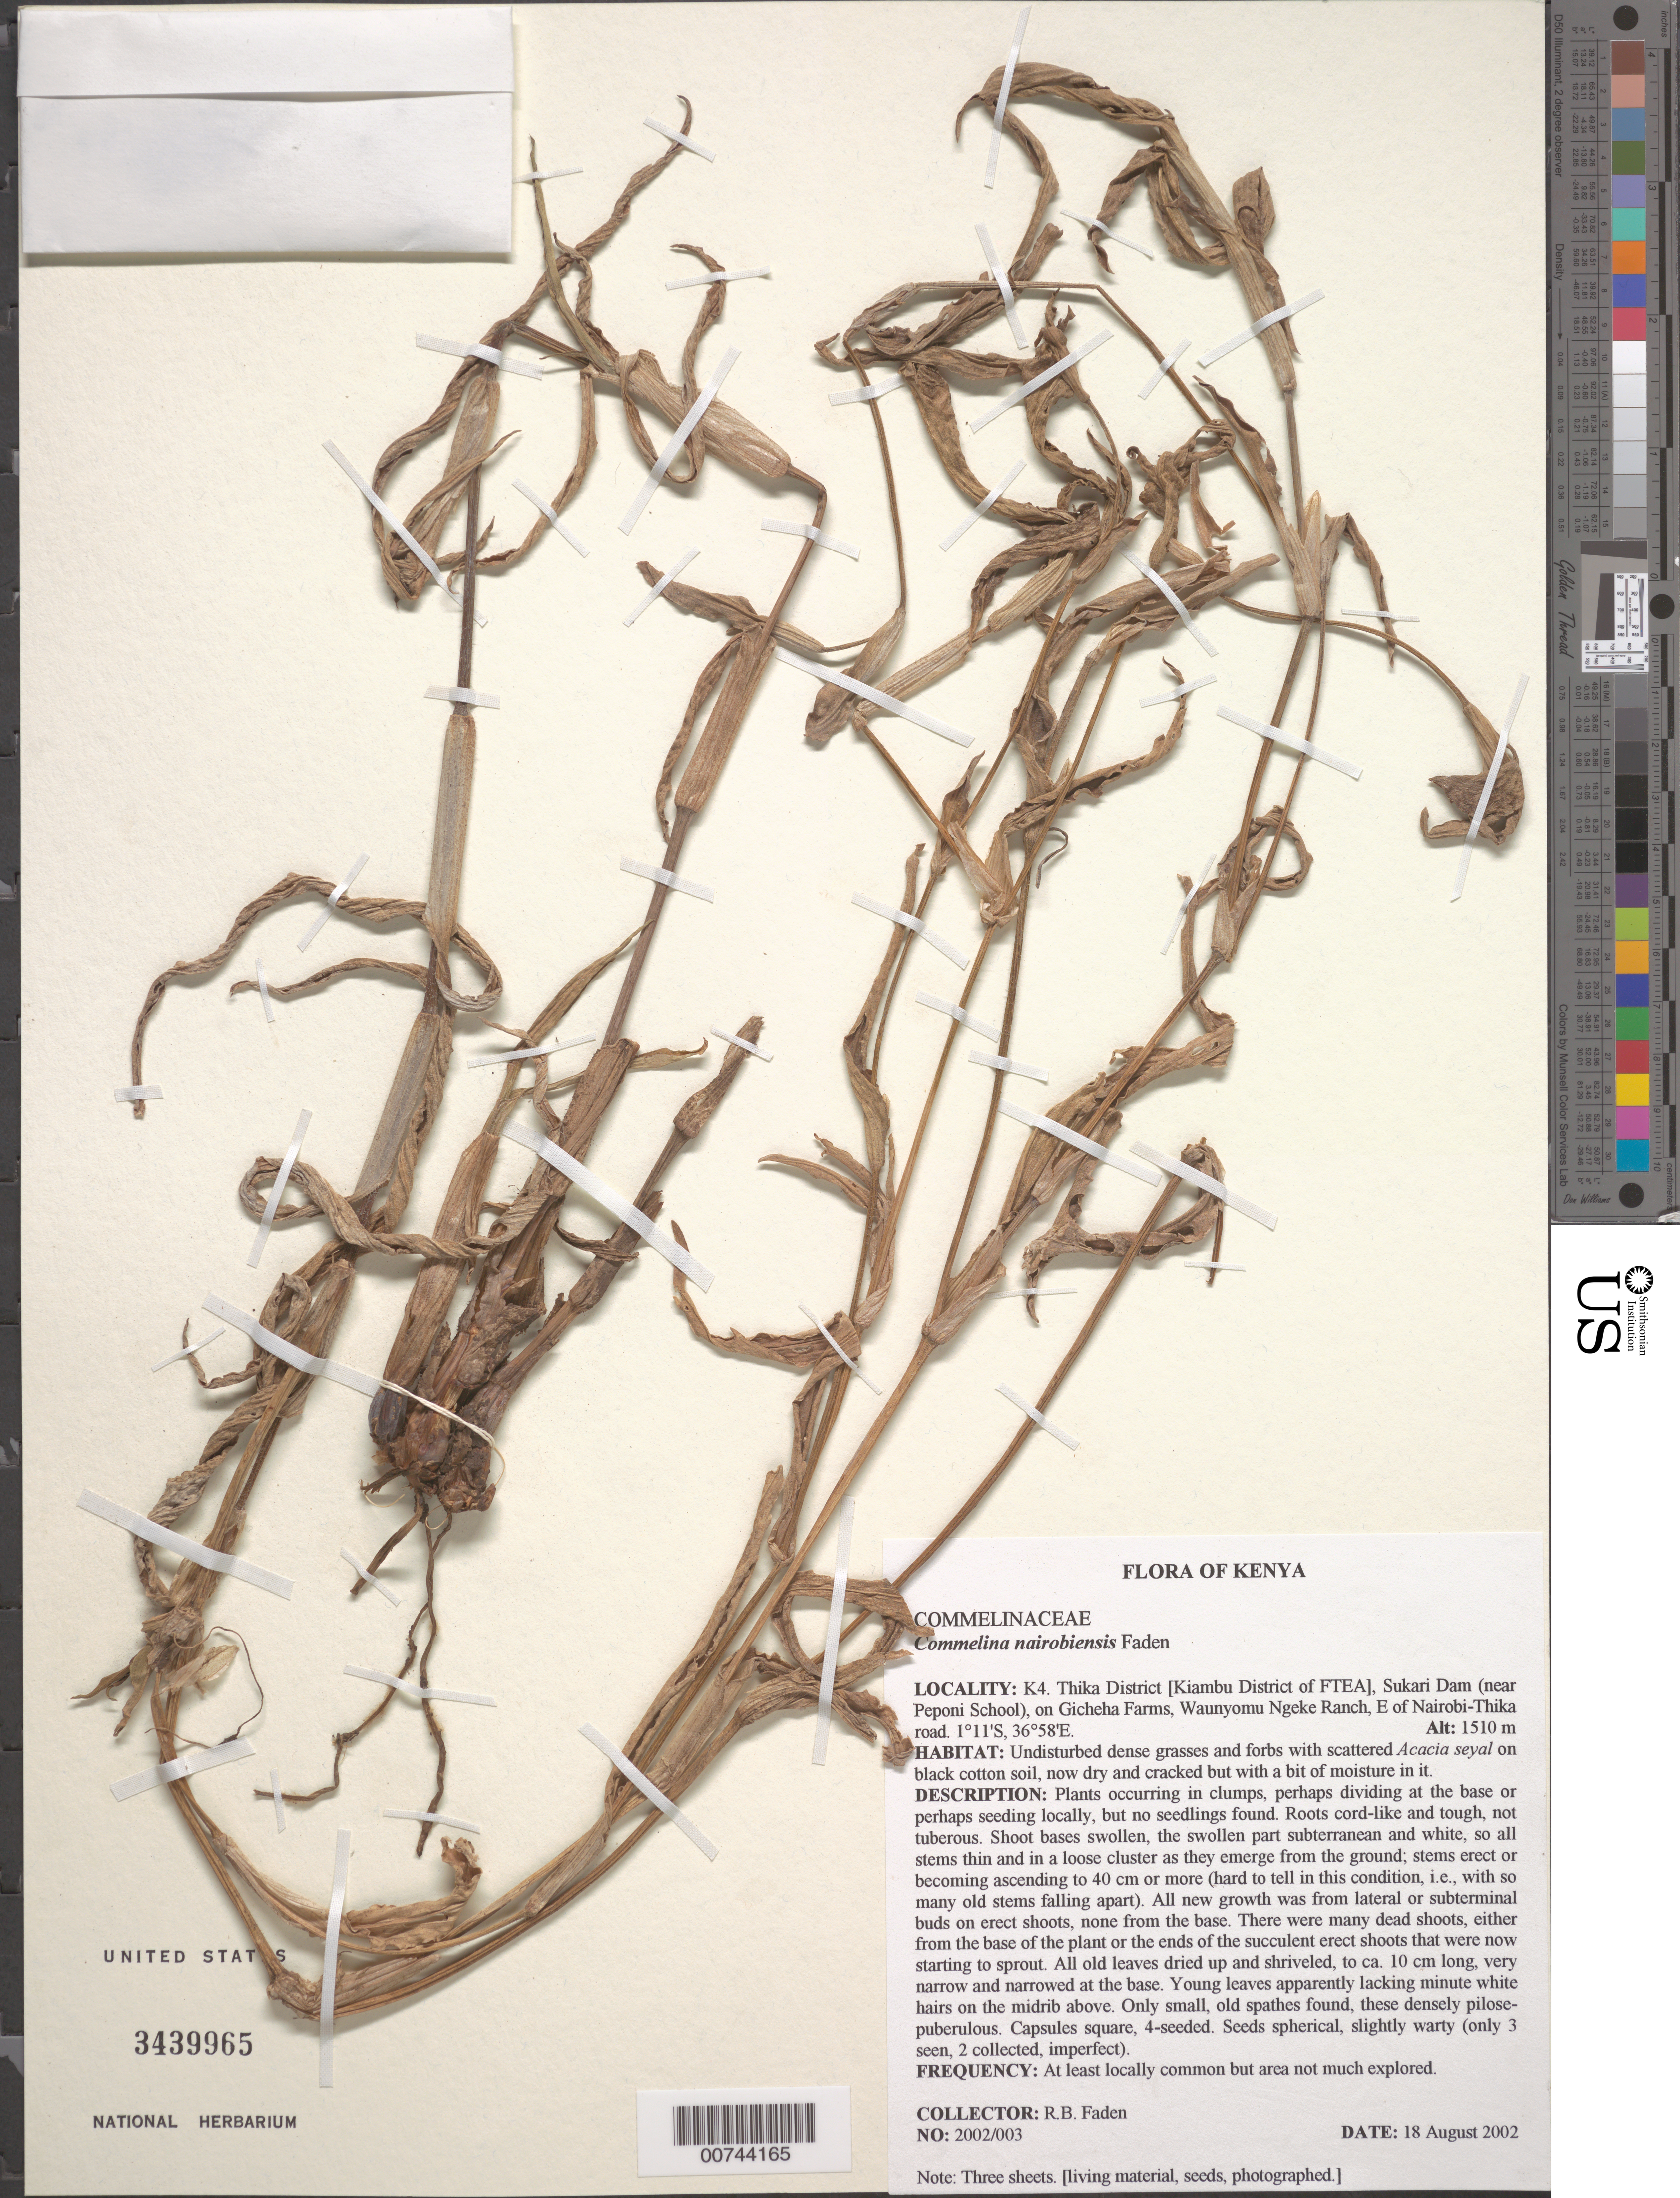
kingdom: Plantae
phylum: Tracheophyta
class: Liliopsida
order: Commelinales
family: Commelinaceae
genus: Commelina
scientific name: Commelina nairobiensis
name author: Faden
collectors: R. B. Faden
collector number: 2002/003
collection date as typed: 18 Aug 2002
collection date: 2002-08-18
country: Kenya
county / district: Thika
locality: K4, Sukari Dam, near Peponi School, on Gicheha Farms, Waunyomu Ngeke Ranch, E of Nairobi-Thika road.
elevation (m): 1510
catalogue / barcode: US 3439965